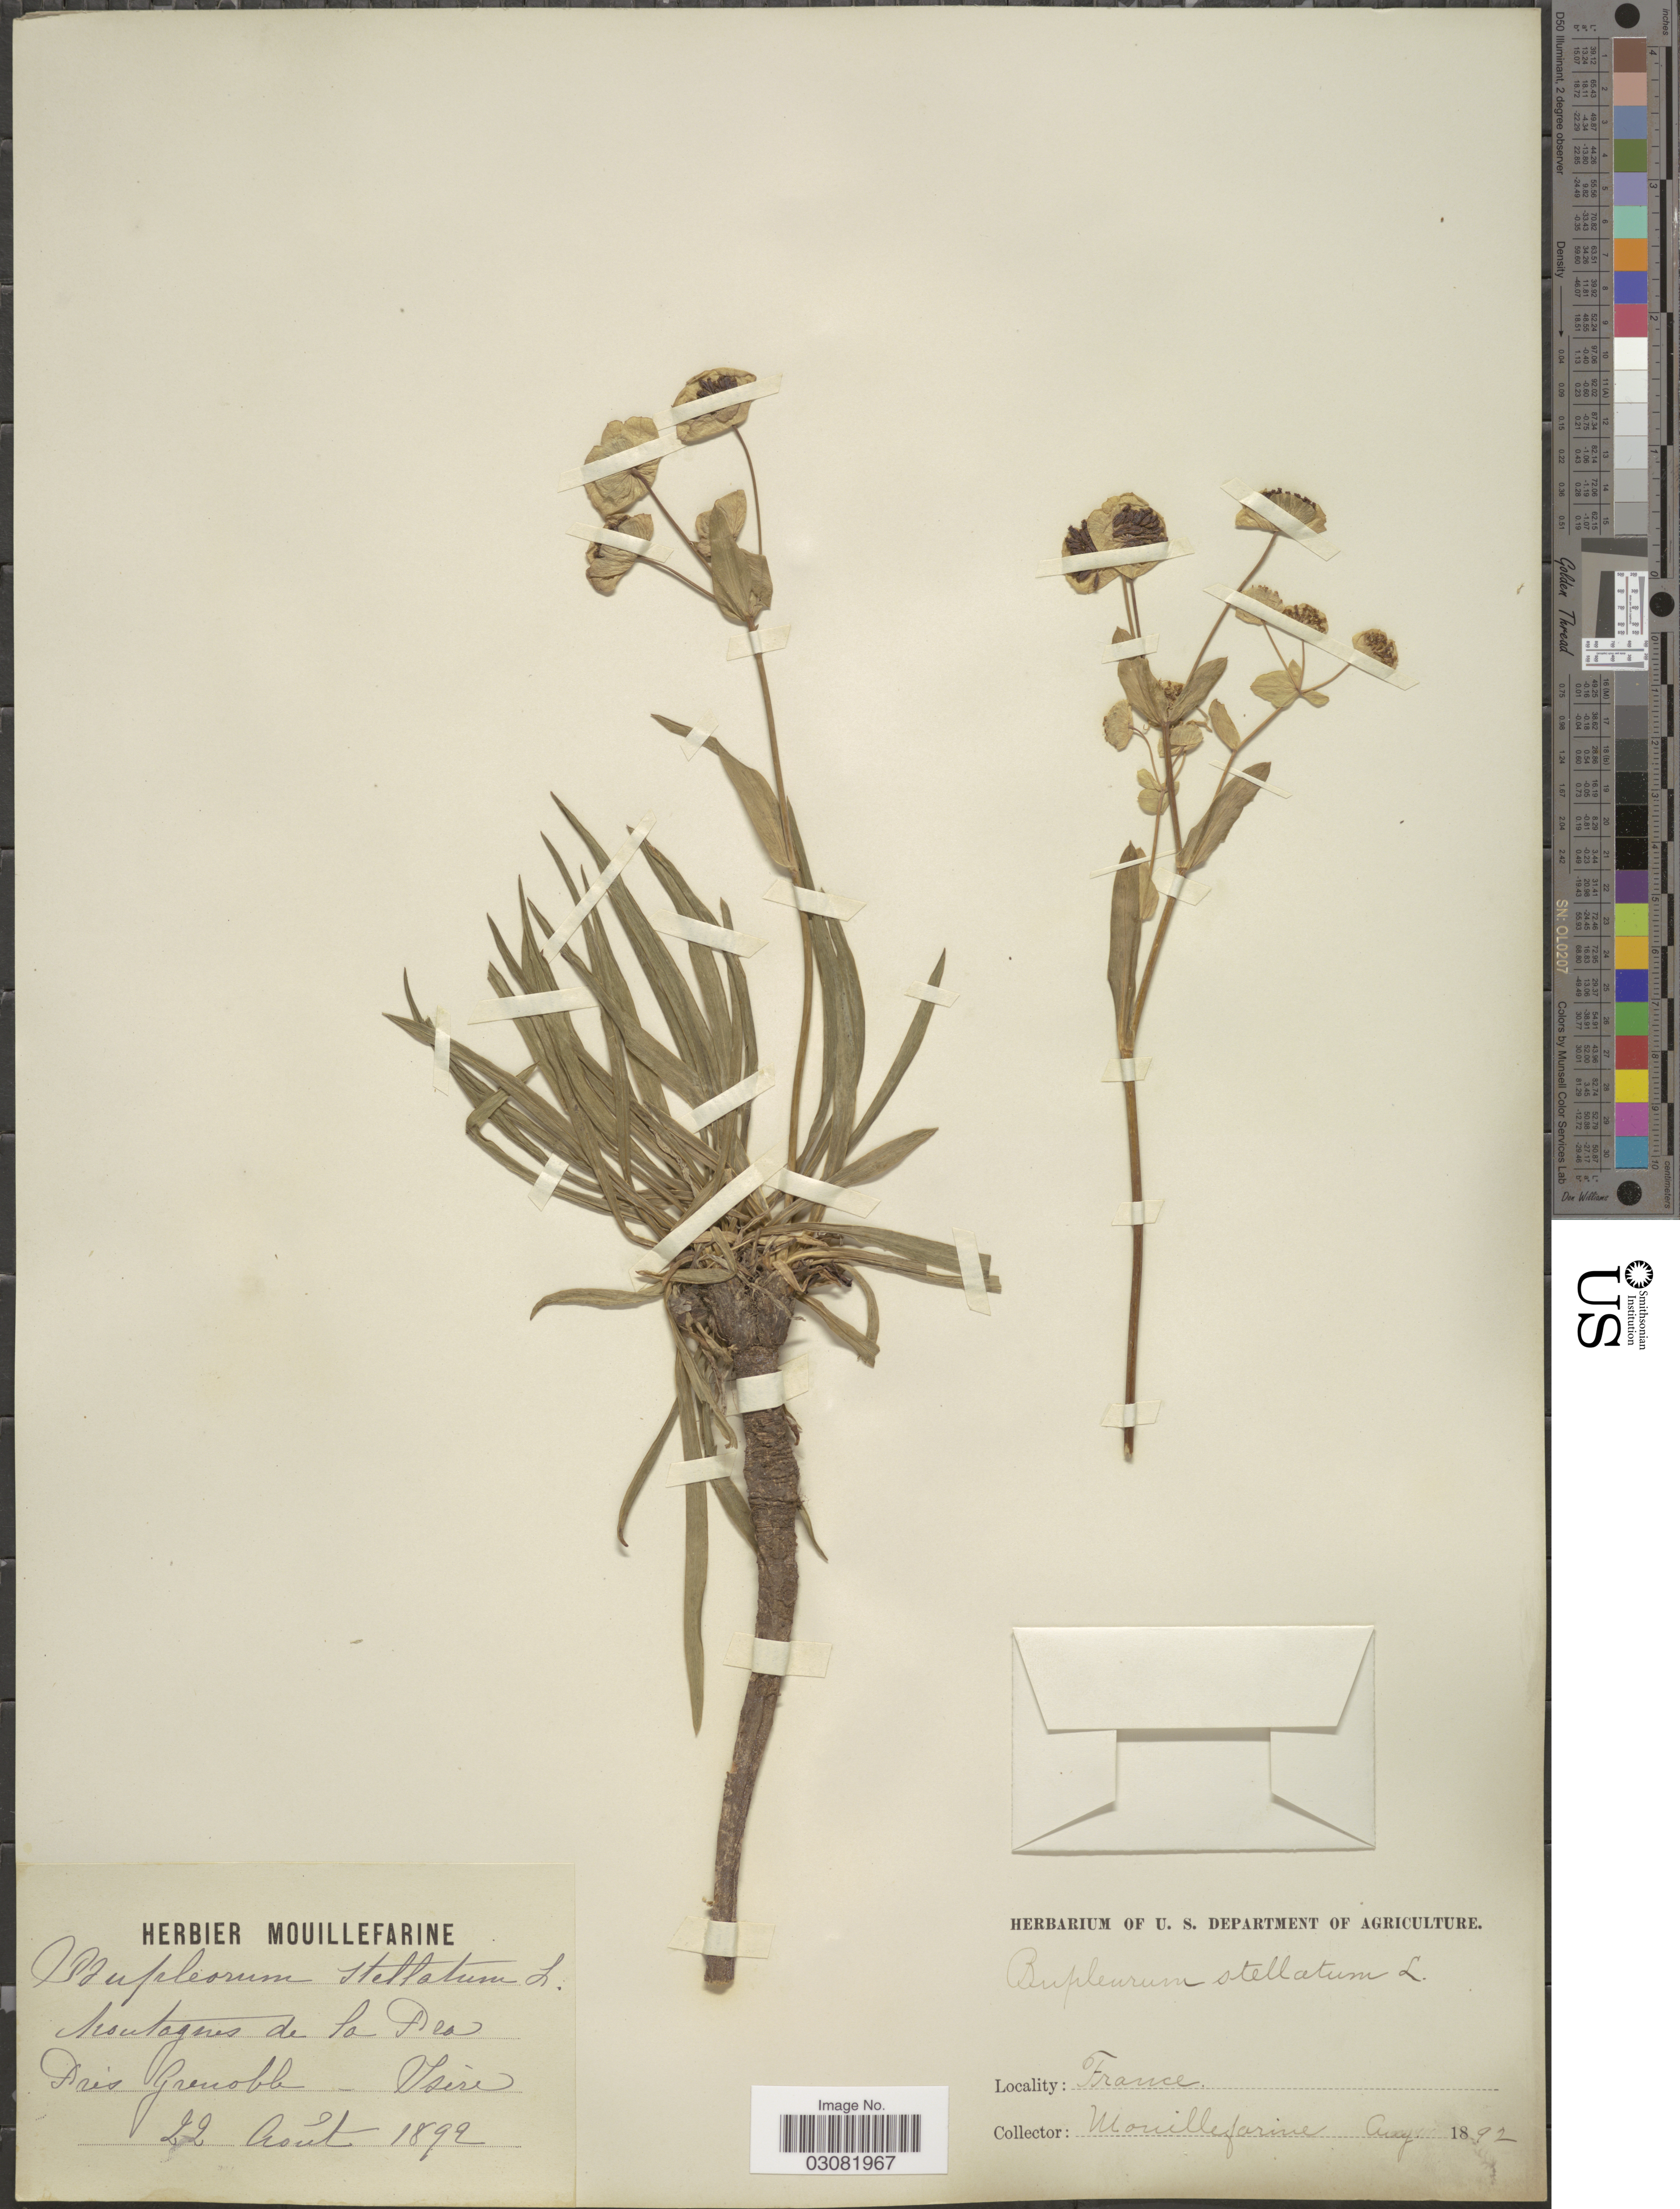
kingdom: Plantae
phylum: Tracheophyta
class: Magnoliopsida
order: Apiales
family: Apiaceae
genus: Bupleurum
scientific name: Bupleurum stellatum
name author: L.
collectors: A. Mouillefarine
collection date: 1892-08-22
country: France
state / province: Auvergne-Rhône-Alpes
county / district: Isère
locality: Montagnes de la Pra, près Grenoble, Isère.